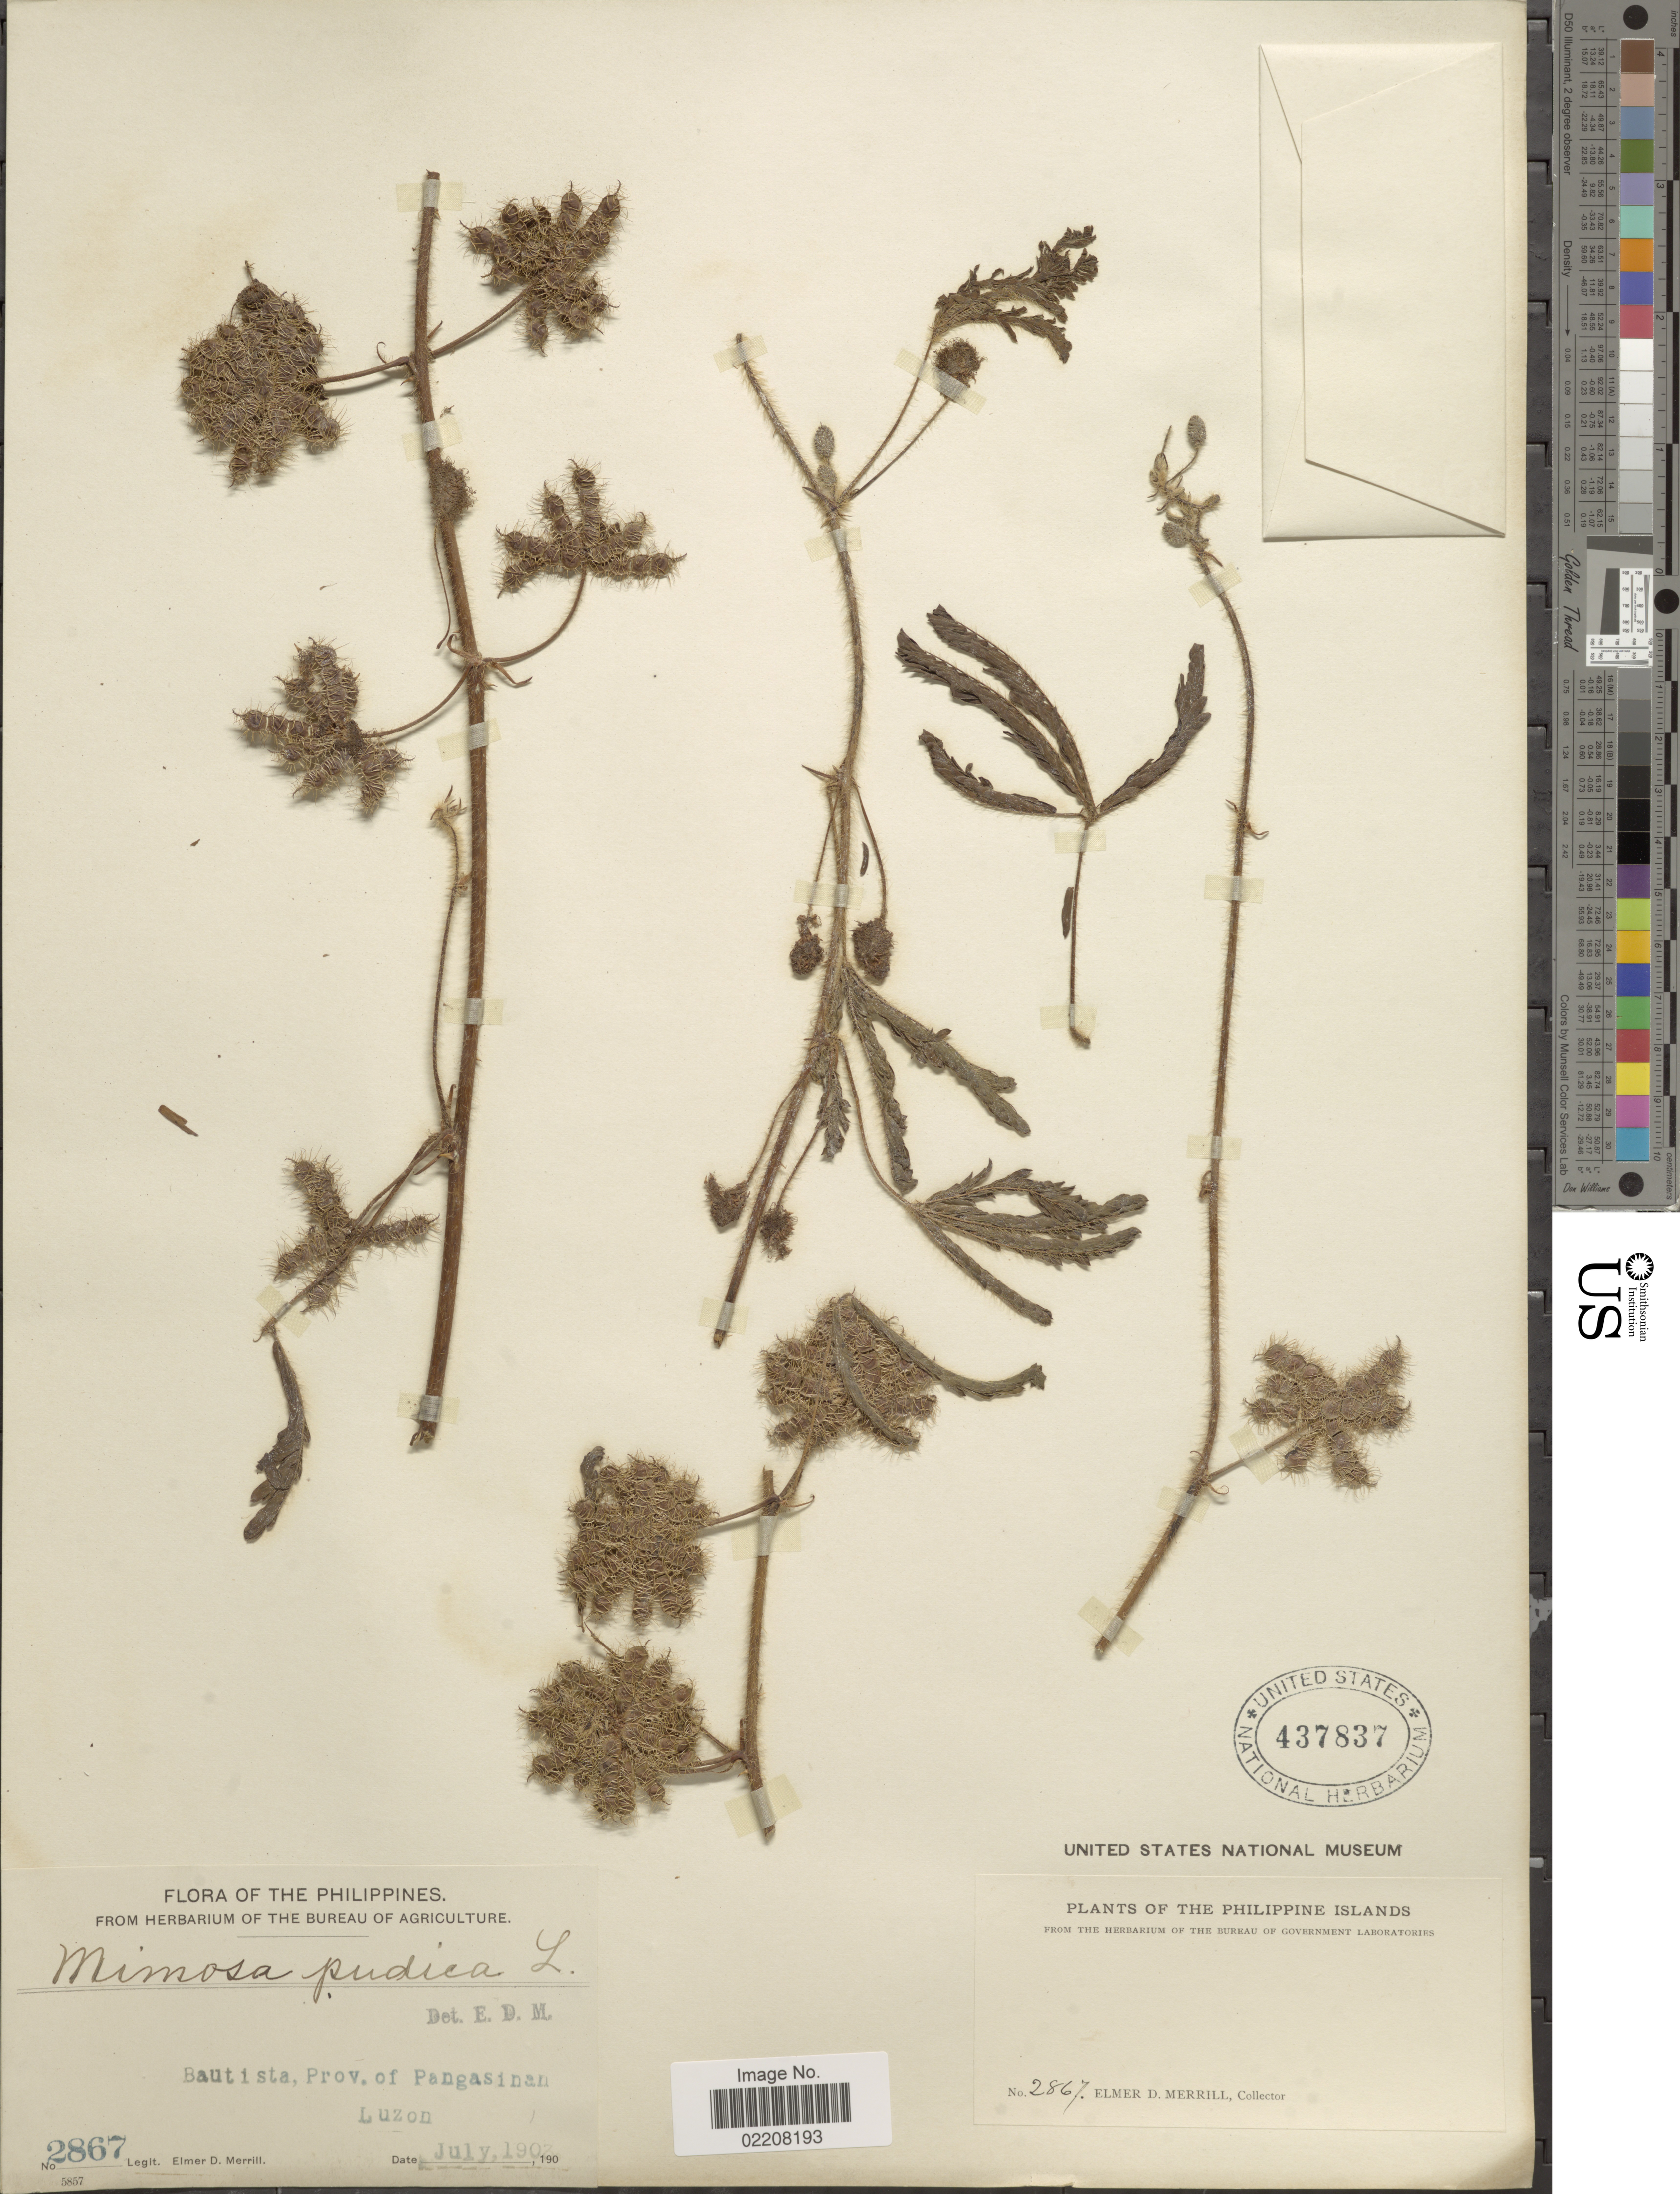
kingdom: Plantae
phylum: Tracheophyta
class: Magnoliopsida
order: Fabales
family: Fabaceae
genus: Mimosa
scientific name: Mimosa sp.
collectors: E. D. Merrill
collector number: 2867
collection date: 1907-07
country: Philippines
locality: Philippine Islands. Bautista, Prov. of Pangasinan. Luzon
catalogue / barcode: US 437837